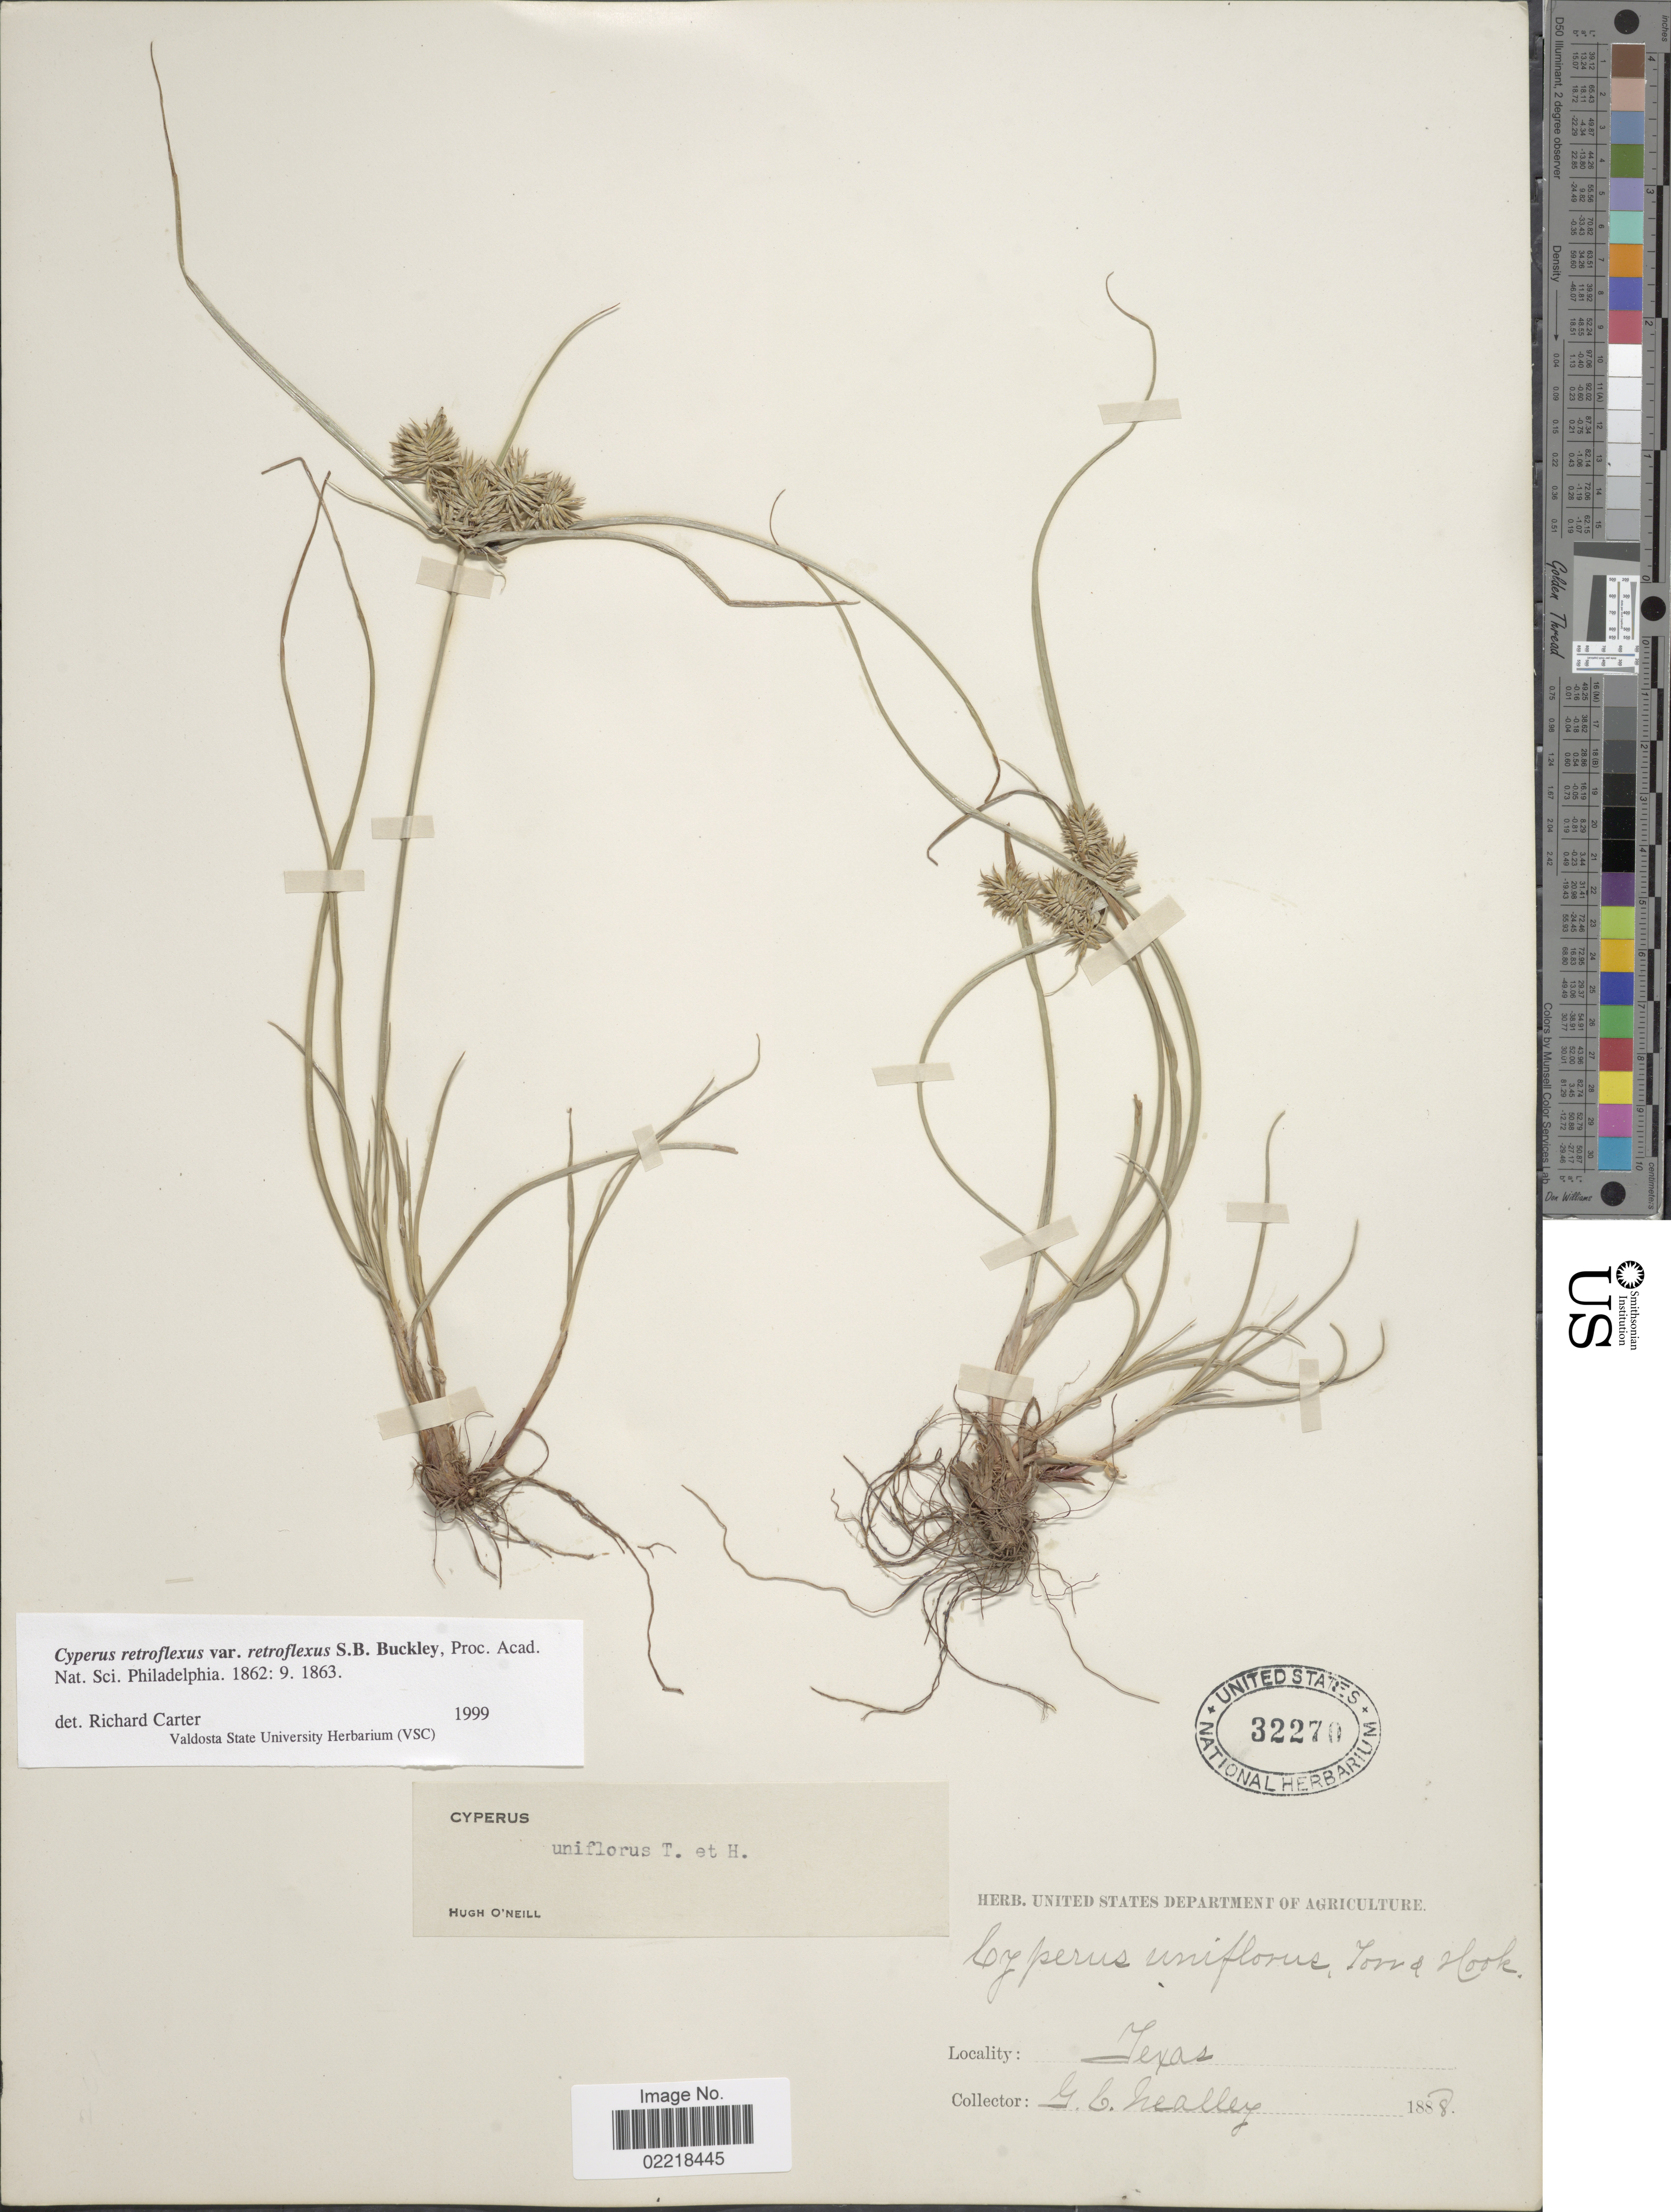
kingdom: Plantae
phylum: Tracheophyta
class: Liliopsida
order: Poales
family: Cyperaceae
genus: Cyperus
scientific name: Cyperus retroflexus var. retroflexus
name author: Buckley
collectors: G. C. Nealley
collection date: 1888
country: United States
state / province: Texas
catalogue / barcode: US 32270